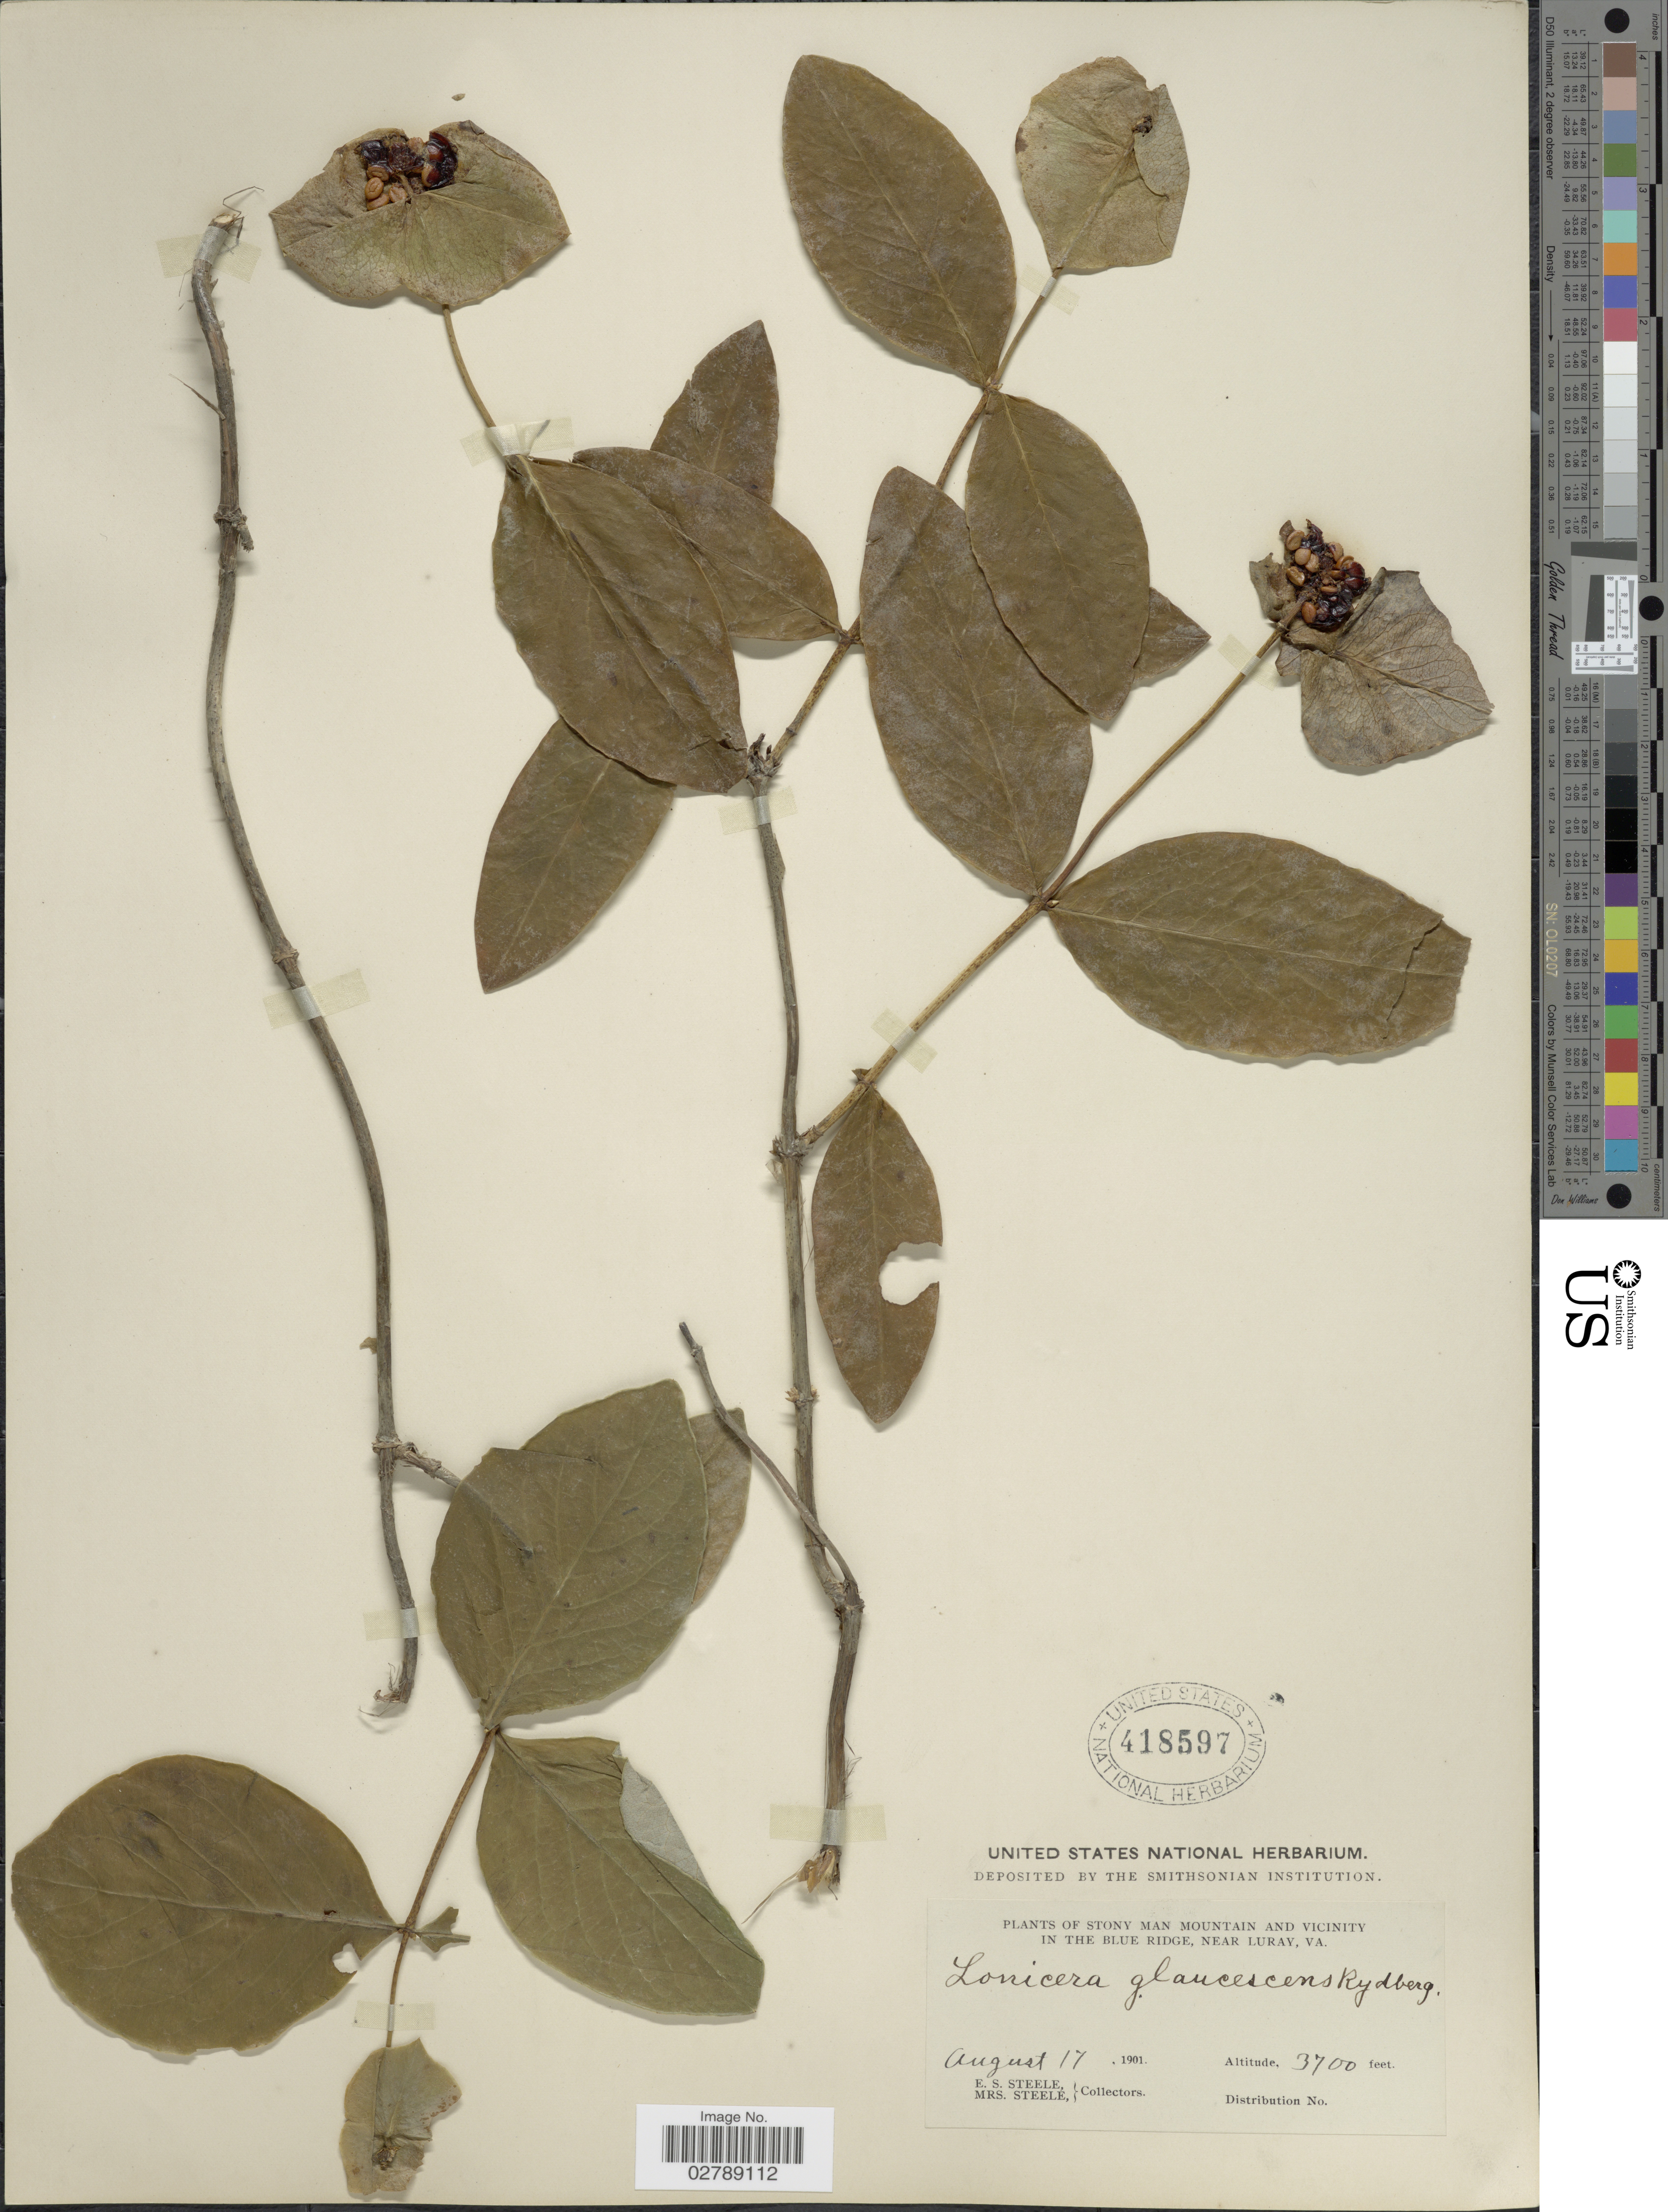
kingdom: Plantae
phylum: Tracheophyta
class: Magnoliopsida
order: Dipsacales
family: Caprifoliaceae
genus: Lonicera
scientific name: Lonicera dioica var. glaucescens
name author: (Rydb.) Butters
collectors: E. Steele & Mrs. E. S. Steele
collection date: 1901-08-17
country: United States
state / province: Virginia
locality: Stony Man Mountain and vicinity in the Blue Ridge, near Luray.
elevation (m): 1128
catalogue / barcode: US 418597